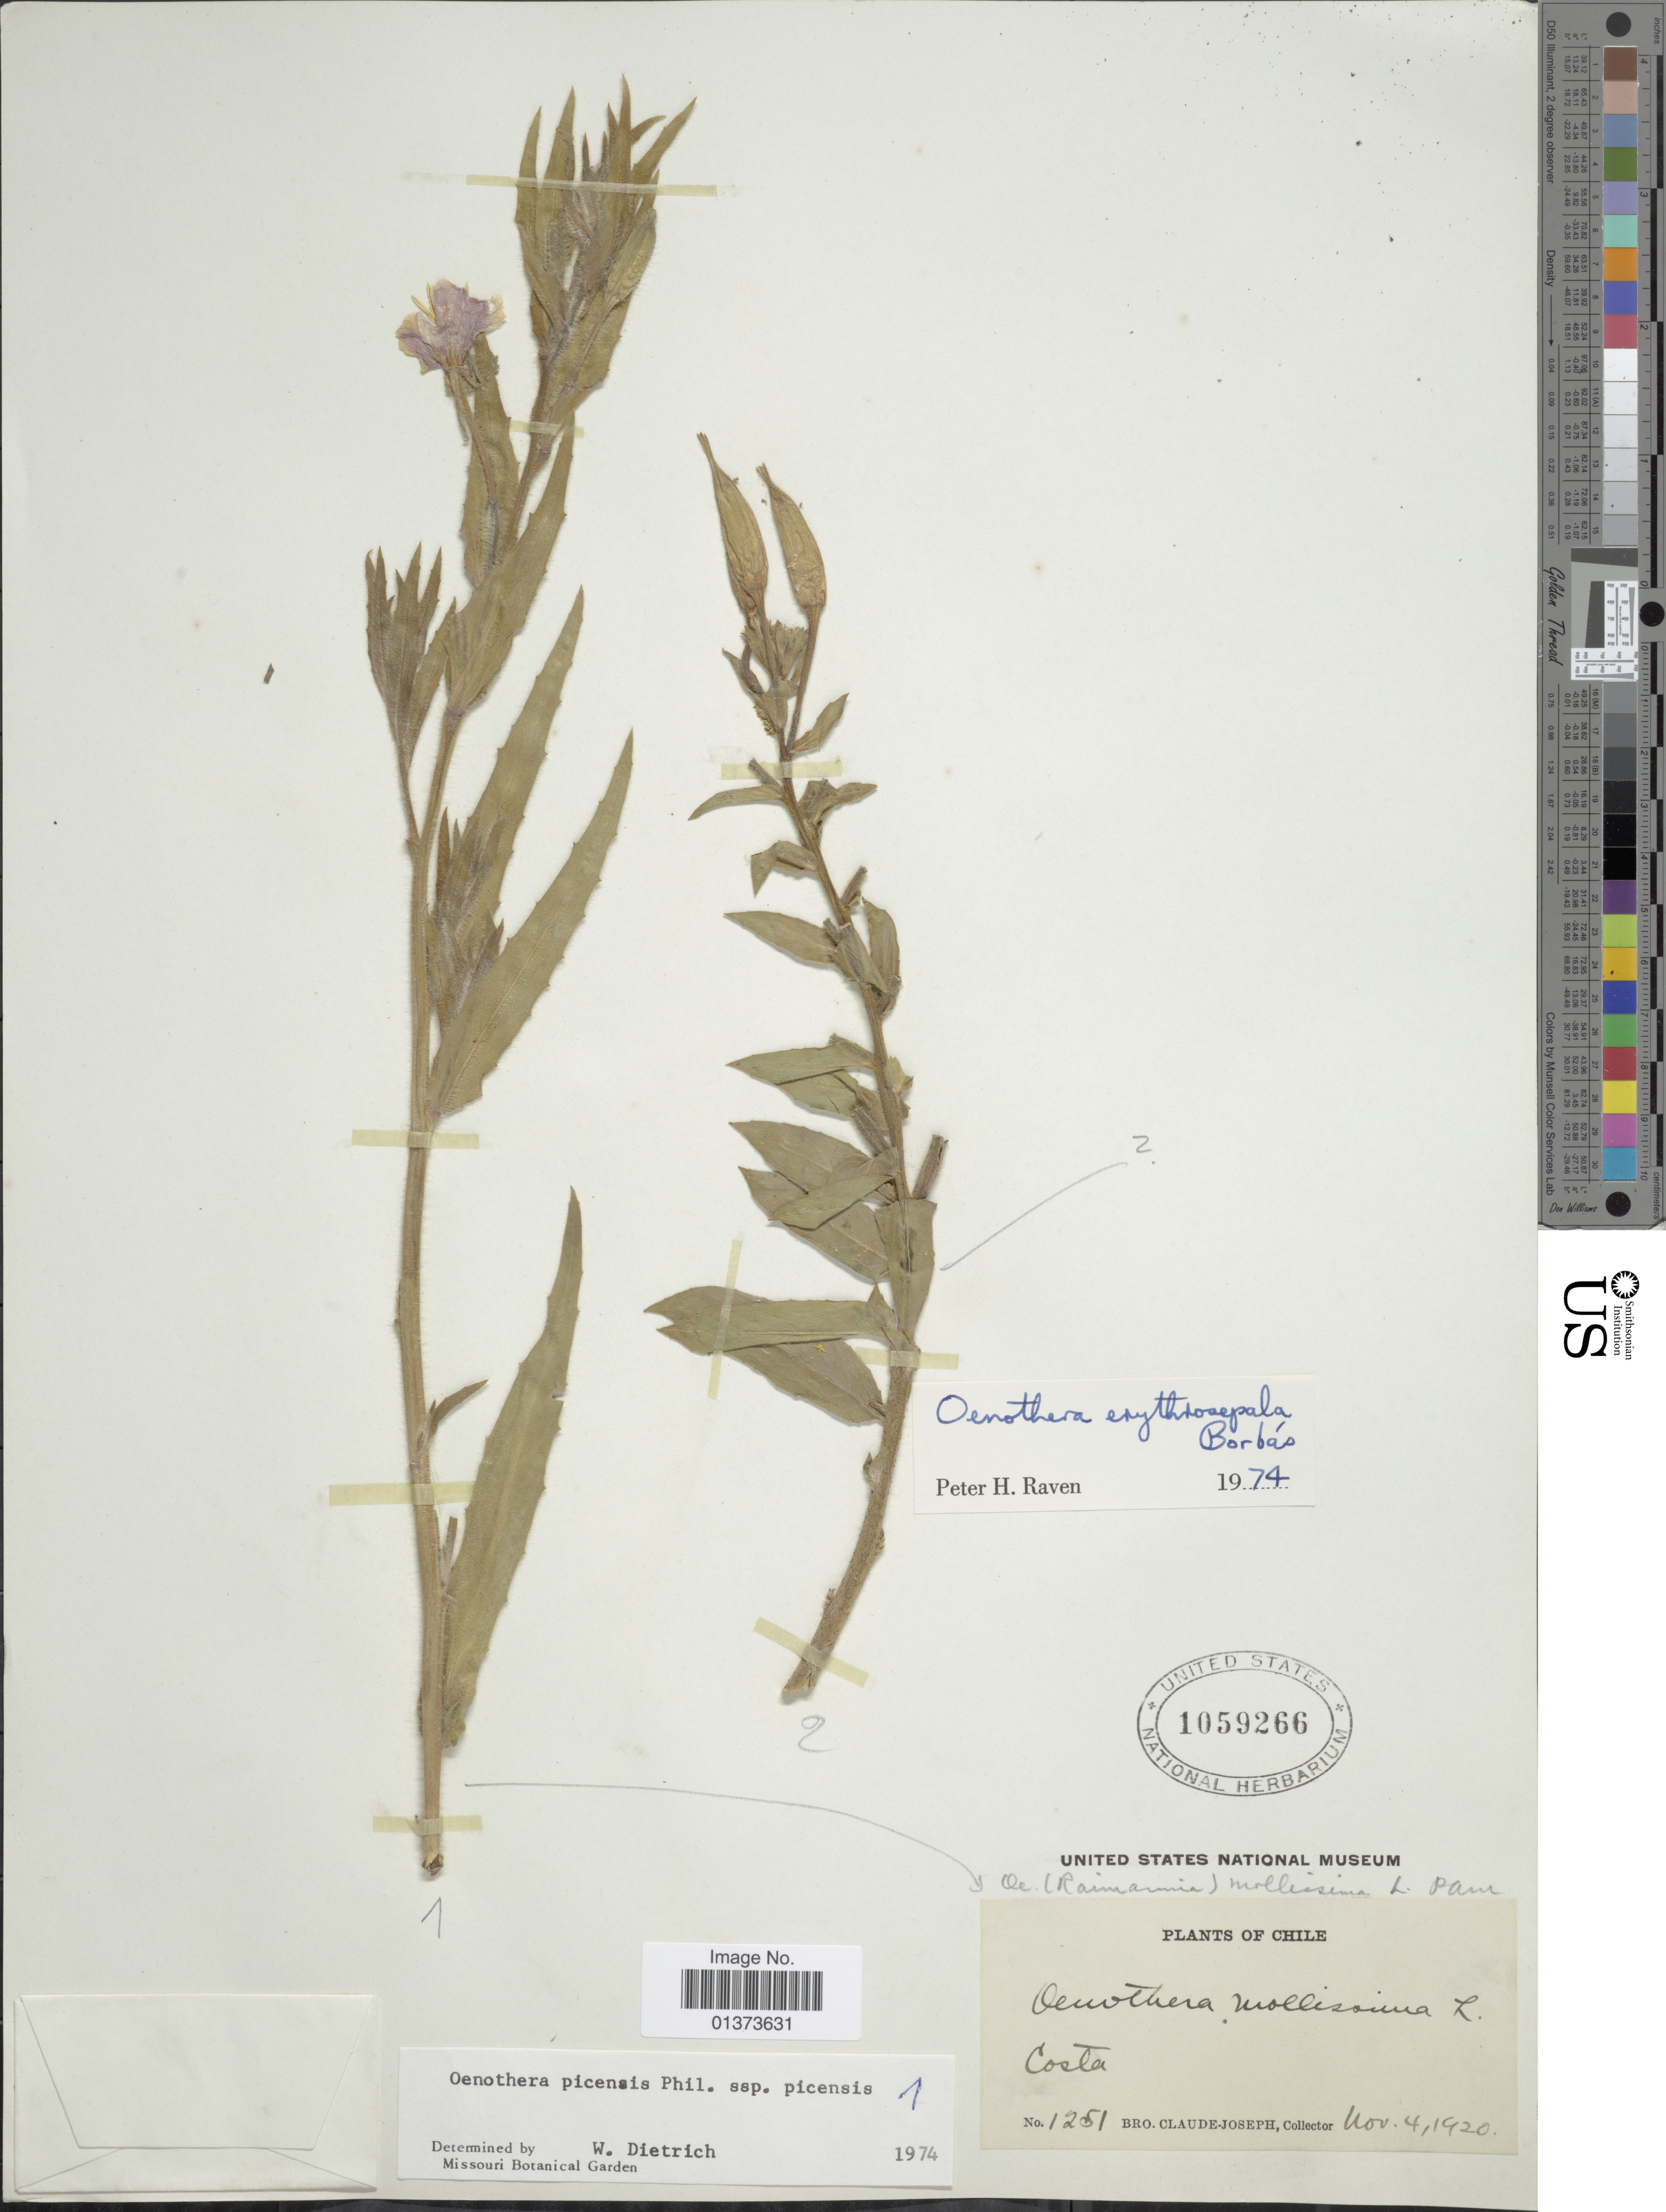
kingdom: Plantae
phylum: Tracheophyta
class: Magnoliopsida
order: Myrtales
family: Onagraceae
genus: Oenothera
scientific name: Oenothera picensis subsp. picensis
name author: Phil.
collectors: Bro. Claude-Joseph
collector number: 1251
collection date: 1920-11-04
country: Chile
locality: Costa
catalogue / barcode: US 1059266